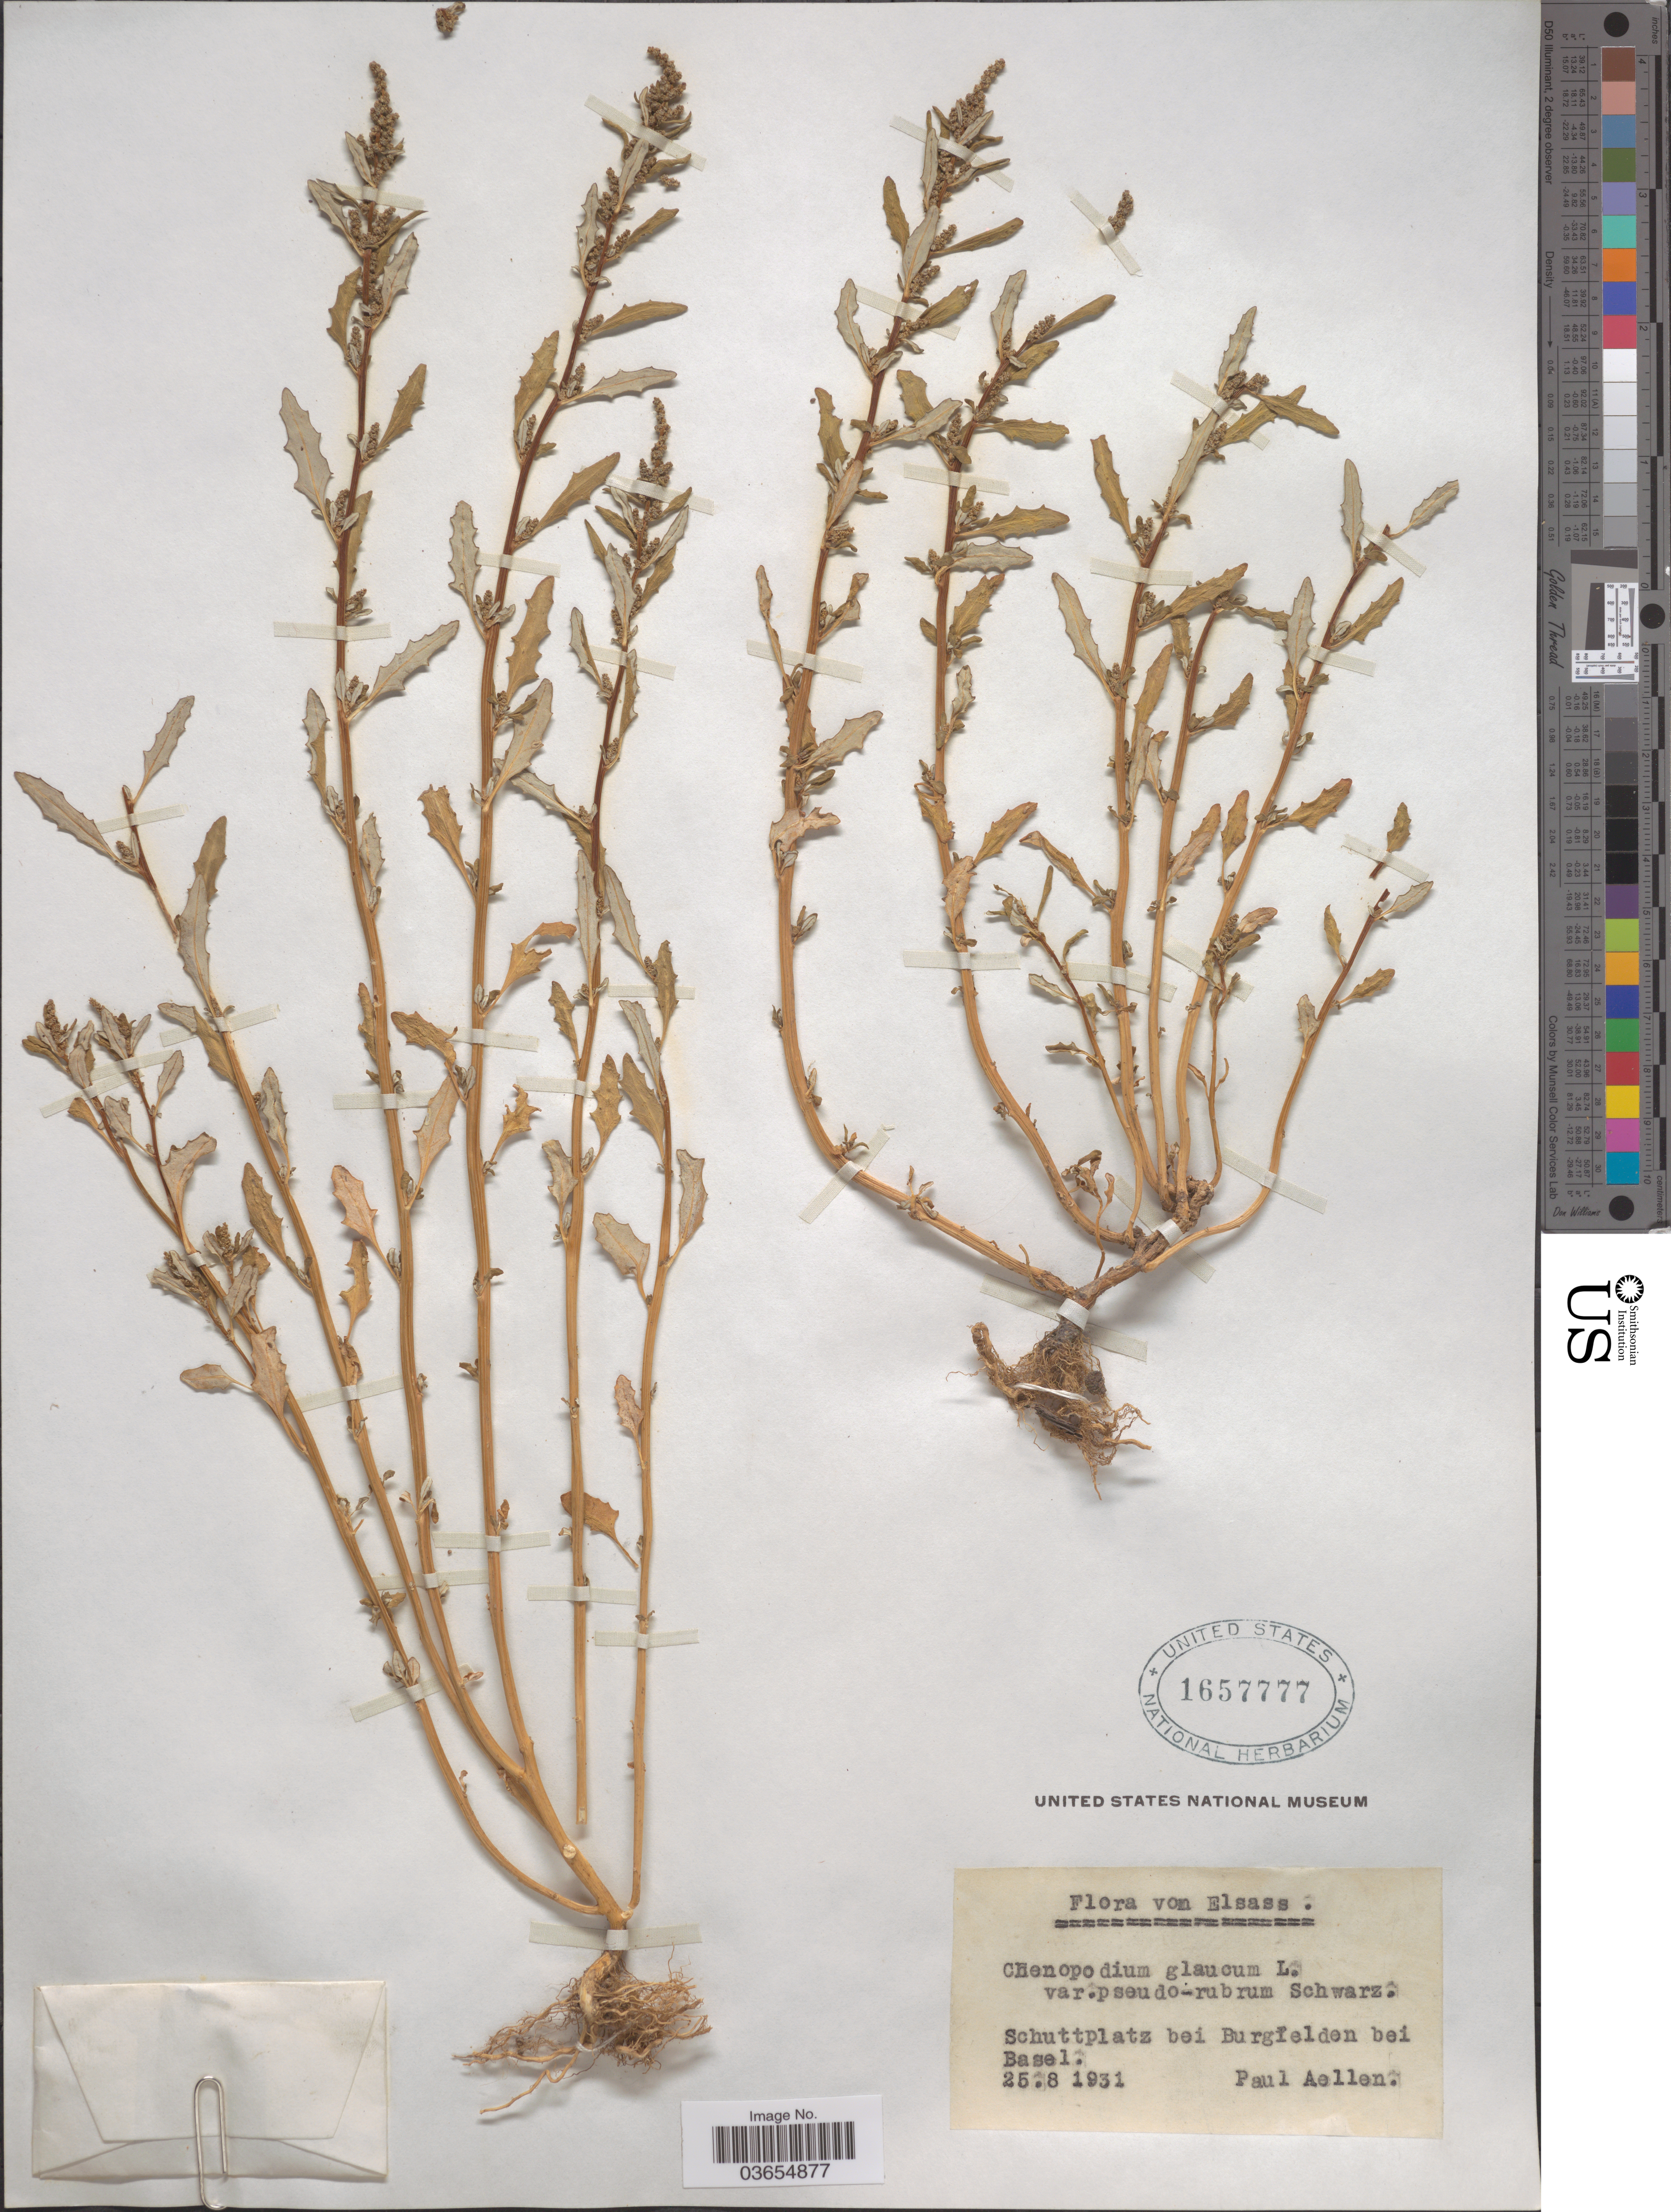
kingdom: Plantae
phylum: Tracheophyta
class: Magnoliopsida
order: Caryophyllales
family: Amaranthaceae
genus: Chenopodium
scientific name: Chenopodium glaucum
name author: L.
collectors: P. Aellen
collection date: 1931-08-25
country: Switzerland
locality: Elsass. Schuttplatz bei Burgfelden bei Basel.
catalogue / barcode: US 1657777